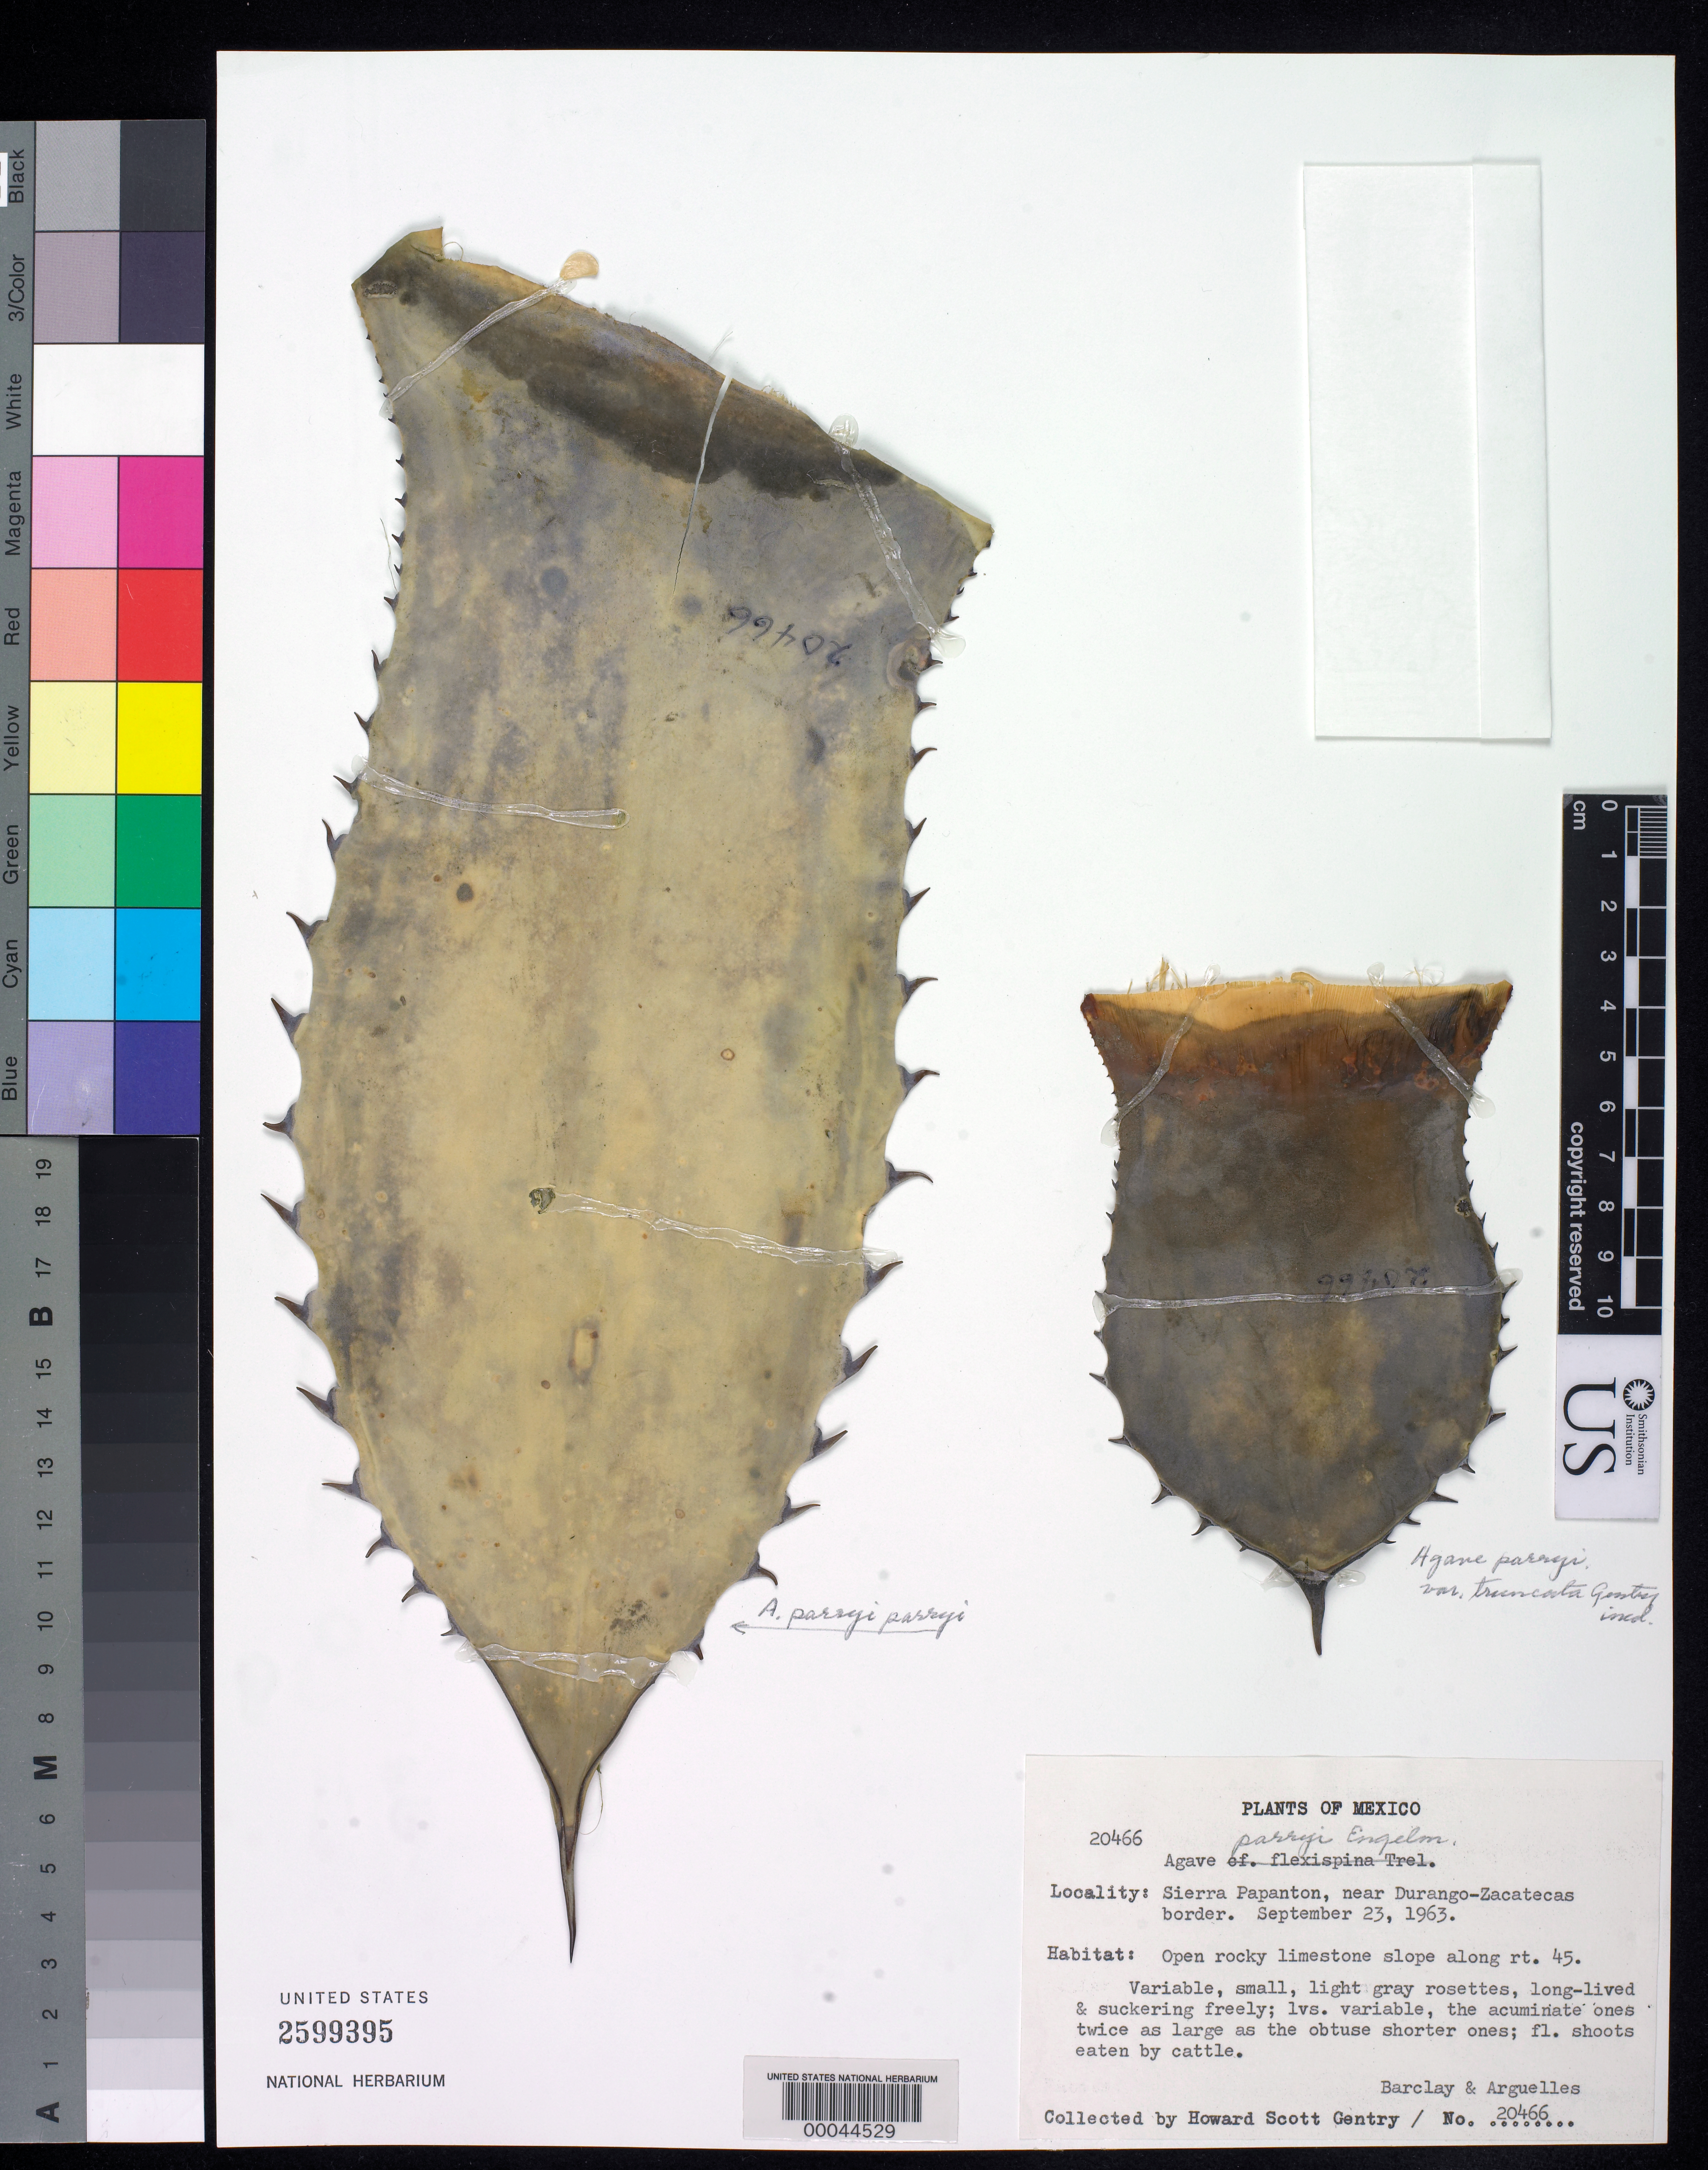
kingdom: Plantae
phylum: Tracheophyta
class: Liliopsida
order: Asparagales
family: Asparagaceae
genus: Agave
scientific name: Agave parryi var. truncata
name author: Gentry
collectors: H. S. Gentry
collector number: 20466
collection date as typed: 23 Sep 1963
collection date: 1963-09-23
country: Mexico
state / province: Zacatecas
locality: Sierra papanton near zacatecas-Durango border, along rt 45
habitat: Open rocky limestone slope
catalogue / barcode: US 2599395